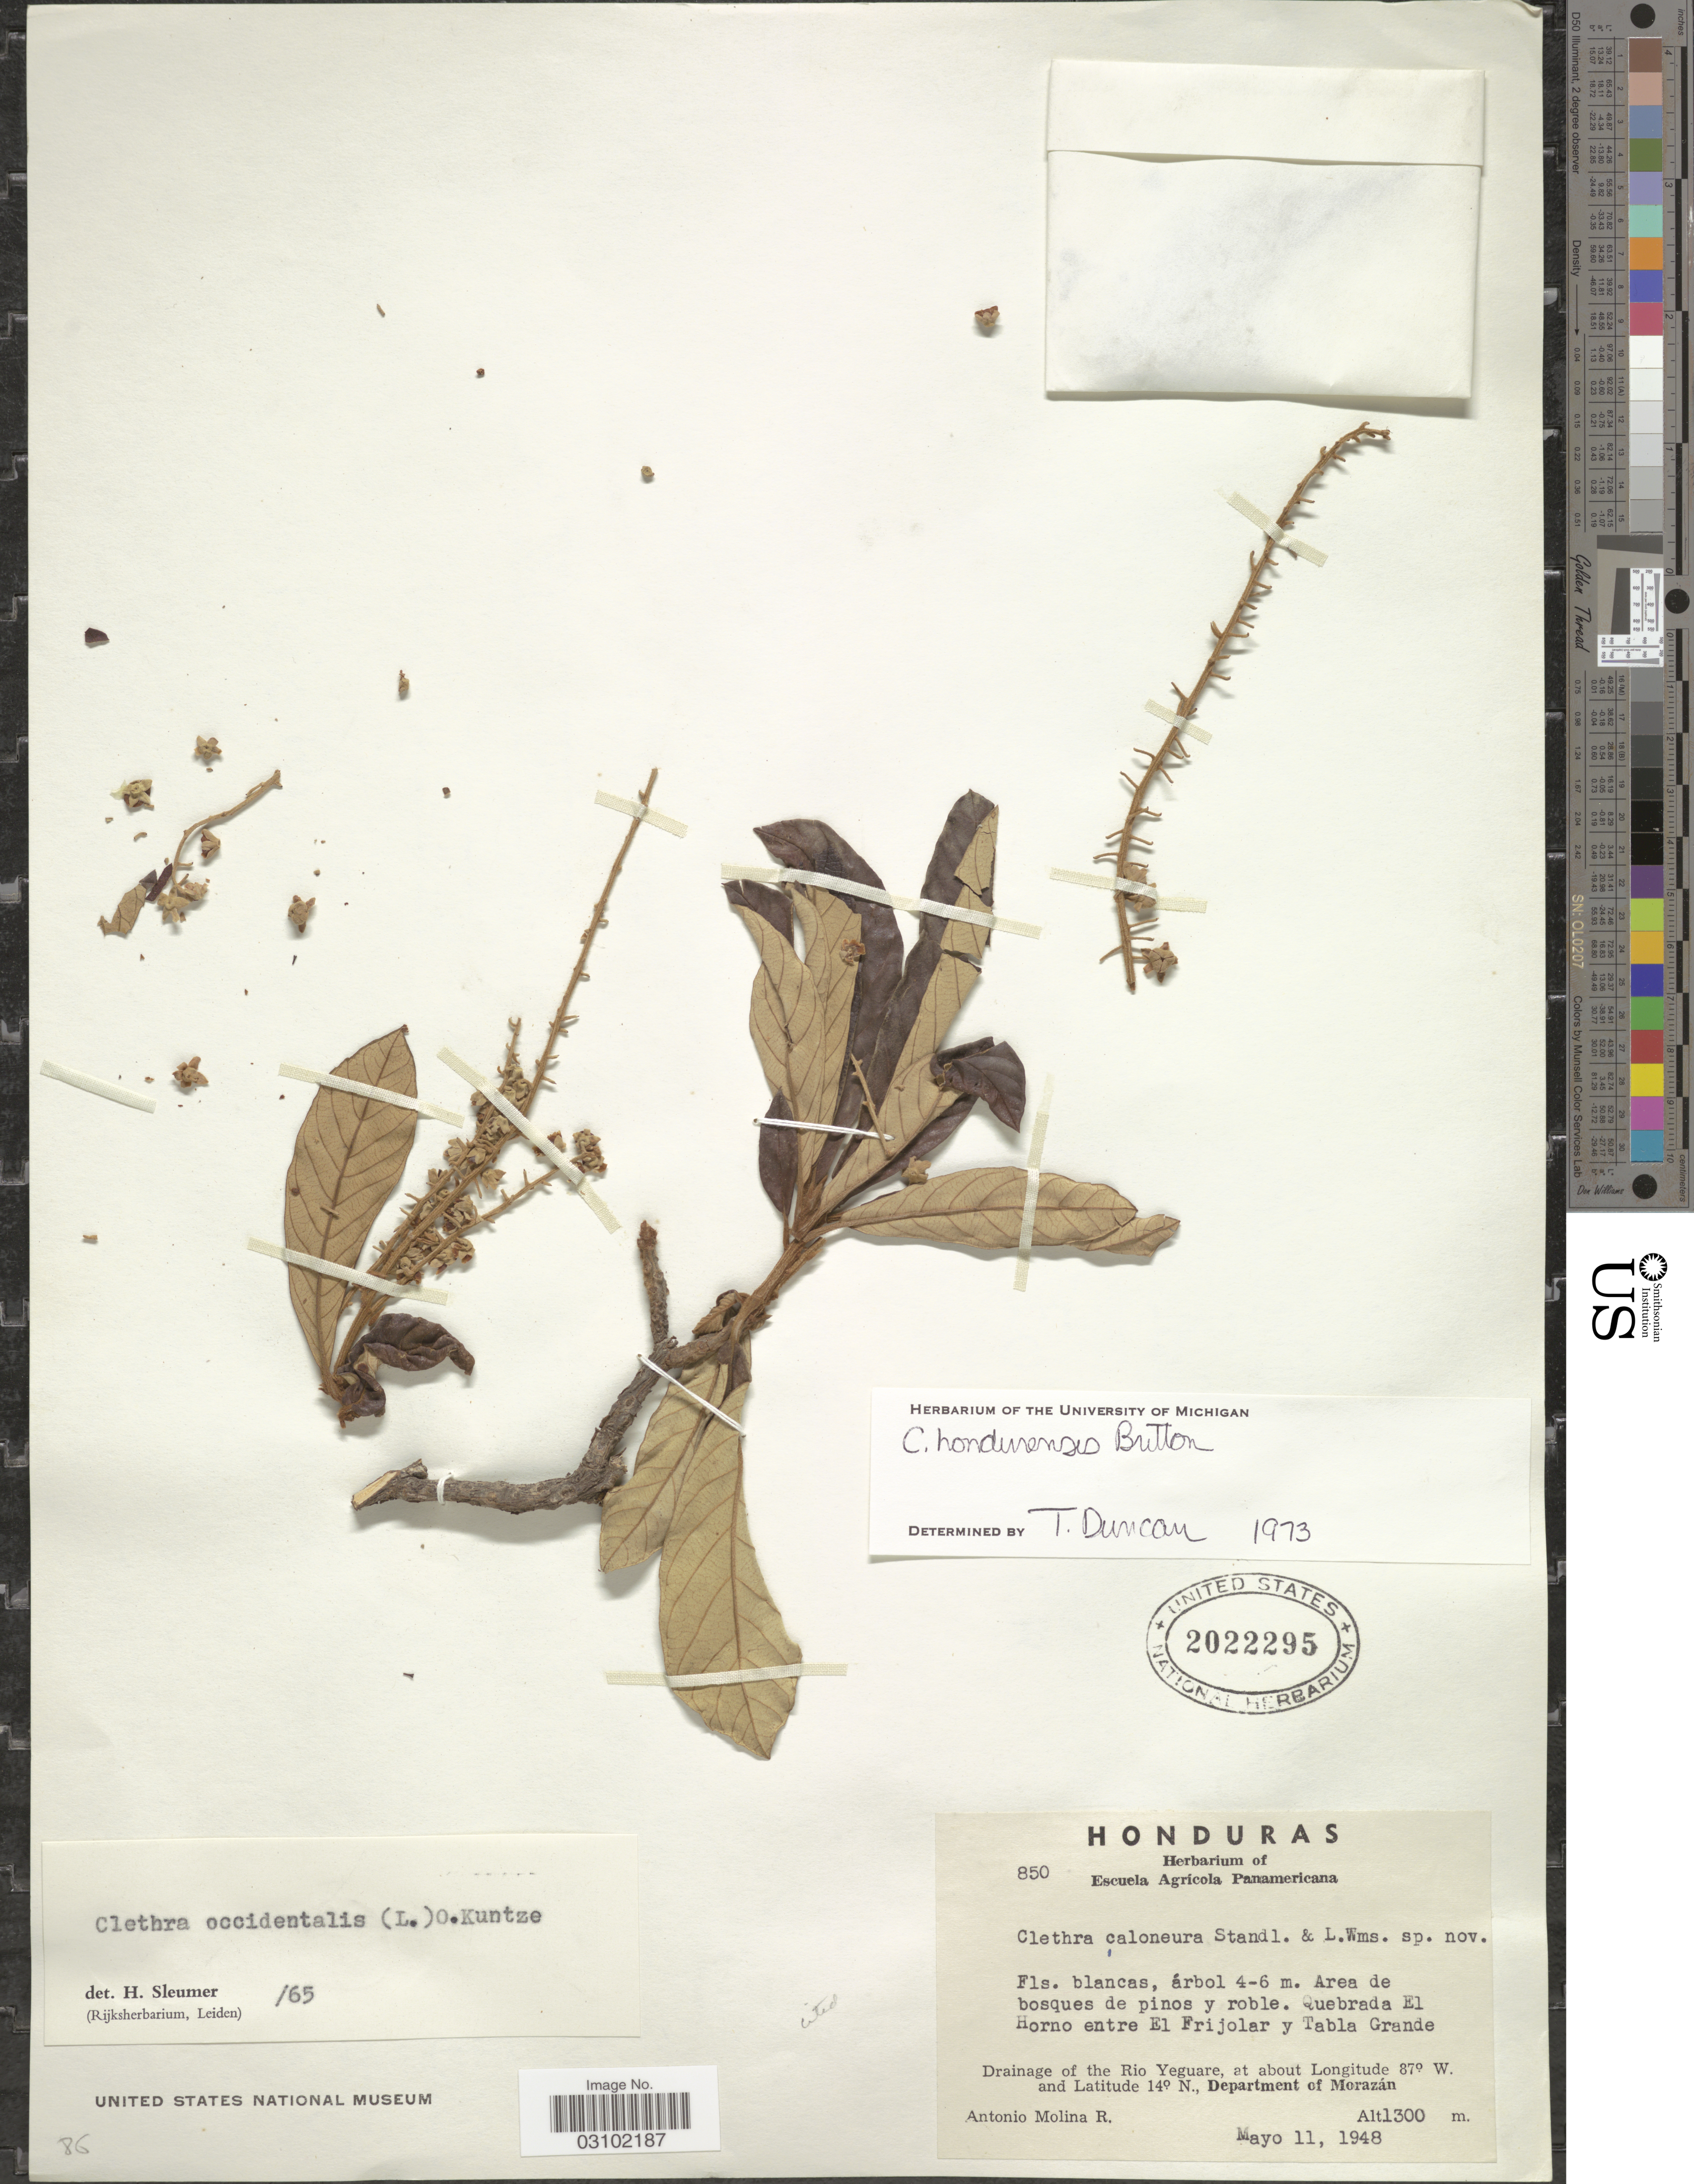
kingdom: Plantae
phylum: Tracheophyta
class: Magnoliopsida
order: Ericales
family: Clethraceae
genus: Clethra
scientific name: Clethra hondurensis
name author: Britton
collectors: A. Molina R.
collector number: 850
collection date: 1948-05-11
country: Honduras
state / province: Fco. Morazán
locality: Quebrada El Horno entre El Frijolar y Tabla Grande, Drainage of the Rio Yeguare, Department of Morazán.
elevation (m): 1300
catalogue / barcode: US 2022295